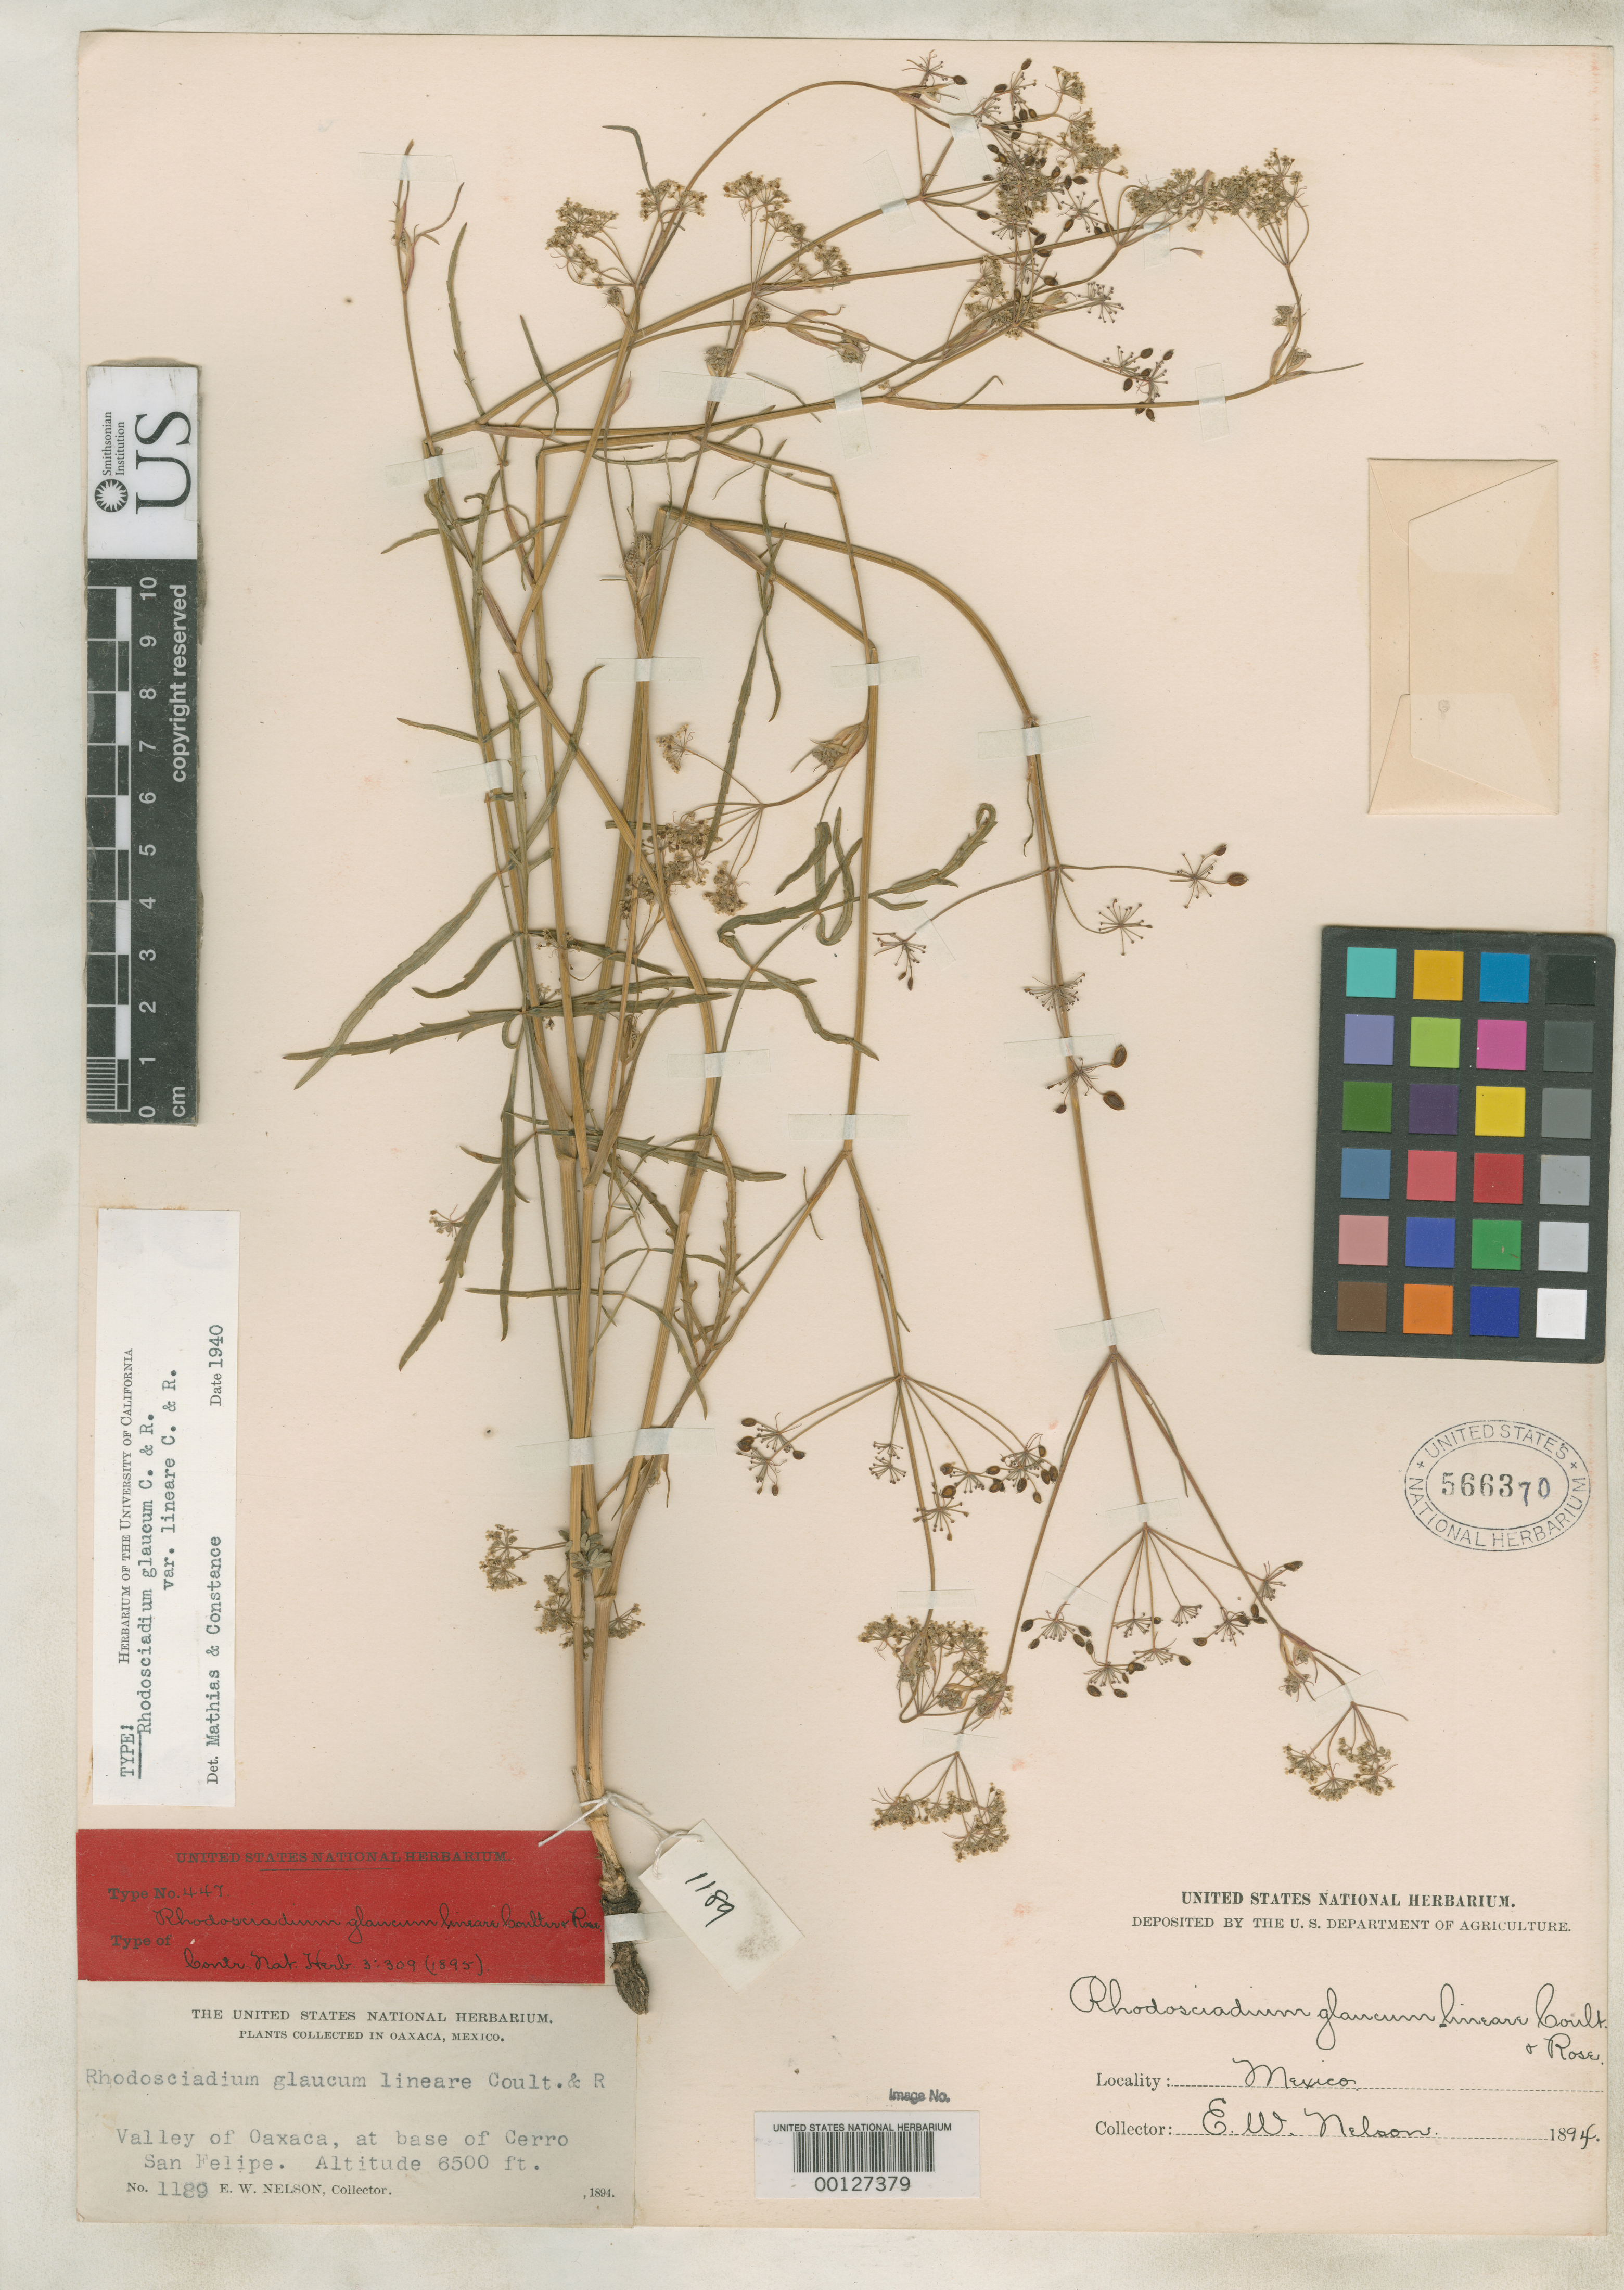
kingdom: Plantae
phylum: Tracheophyta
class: Magnoliopsida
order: Apiales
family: Apiaceae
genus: Rhodosciadium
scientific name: Rhodosciadium glaucum var. lineare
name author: J.M. Coult. & Rose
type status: Syntype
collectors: E. W. Nelson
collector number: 1189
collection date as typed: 1894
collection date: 1894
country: Mexico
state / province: Oaxaca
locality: Sierra de San Felipe.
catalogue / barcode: US 566370